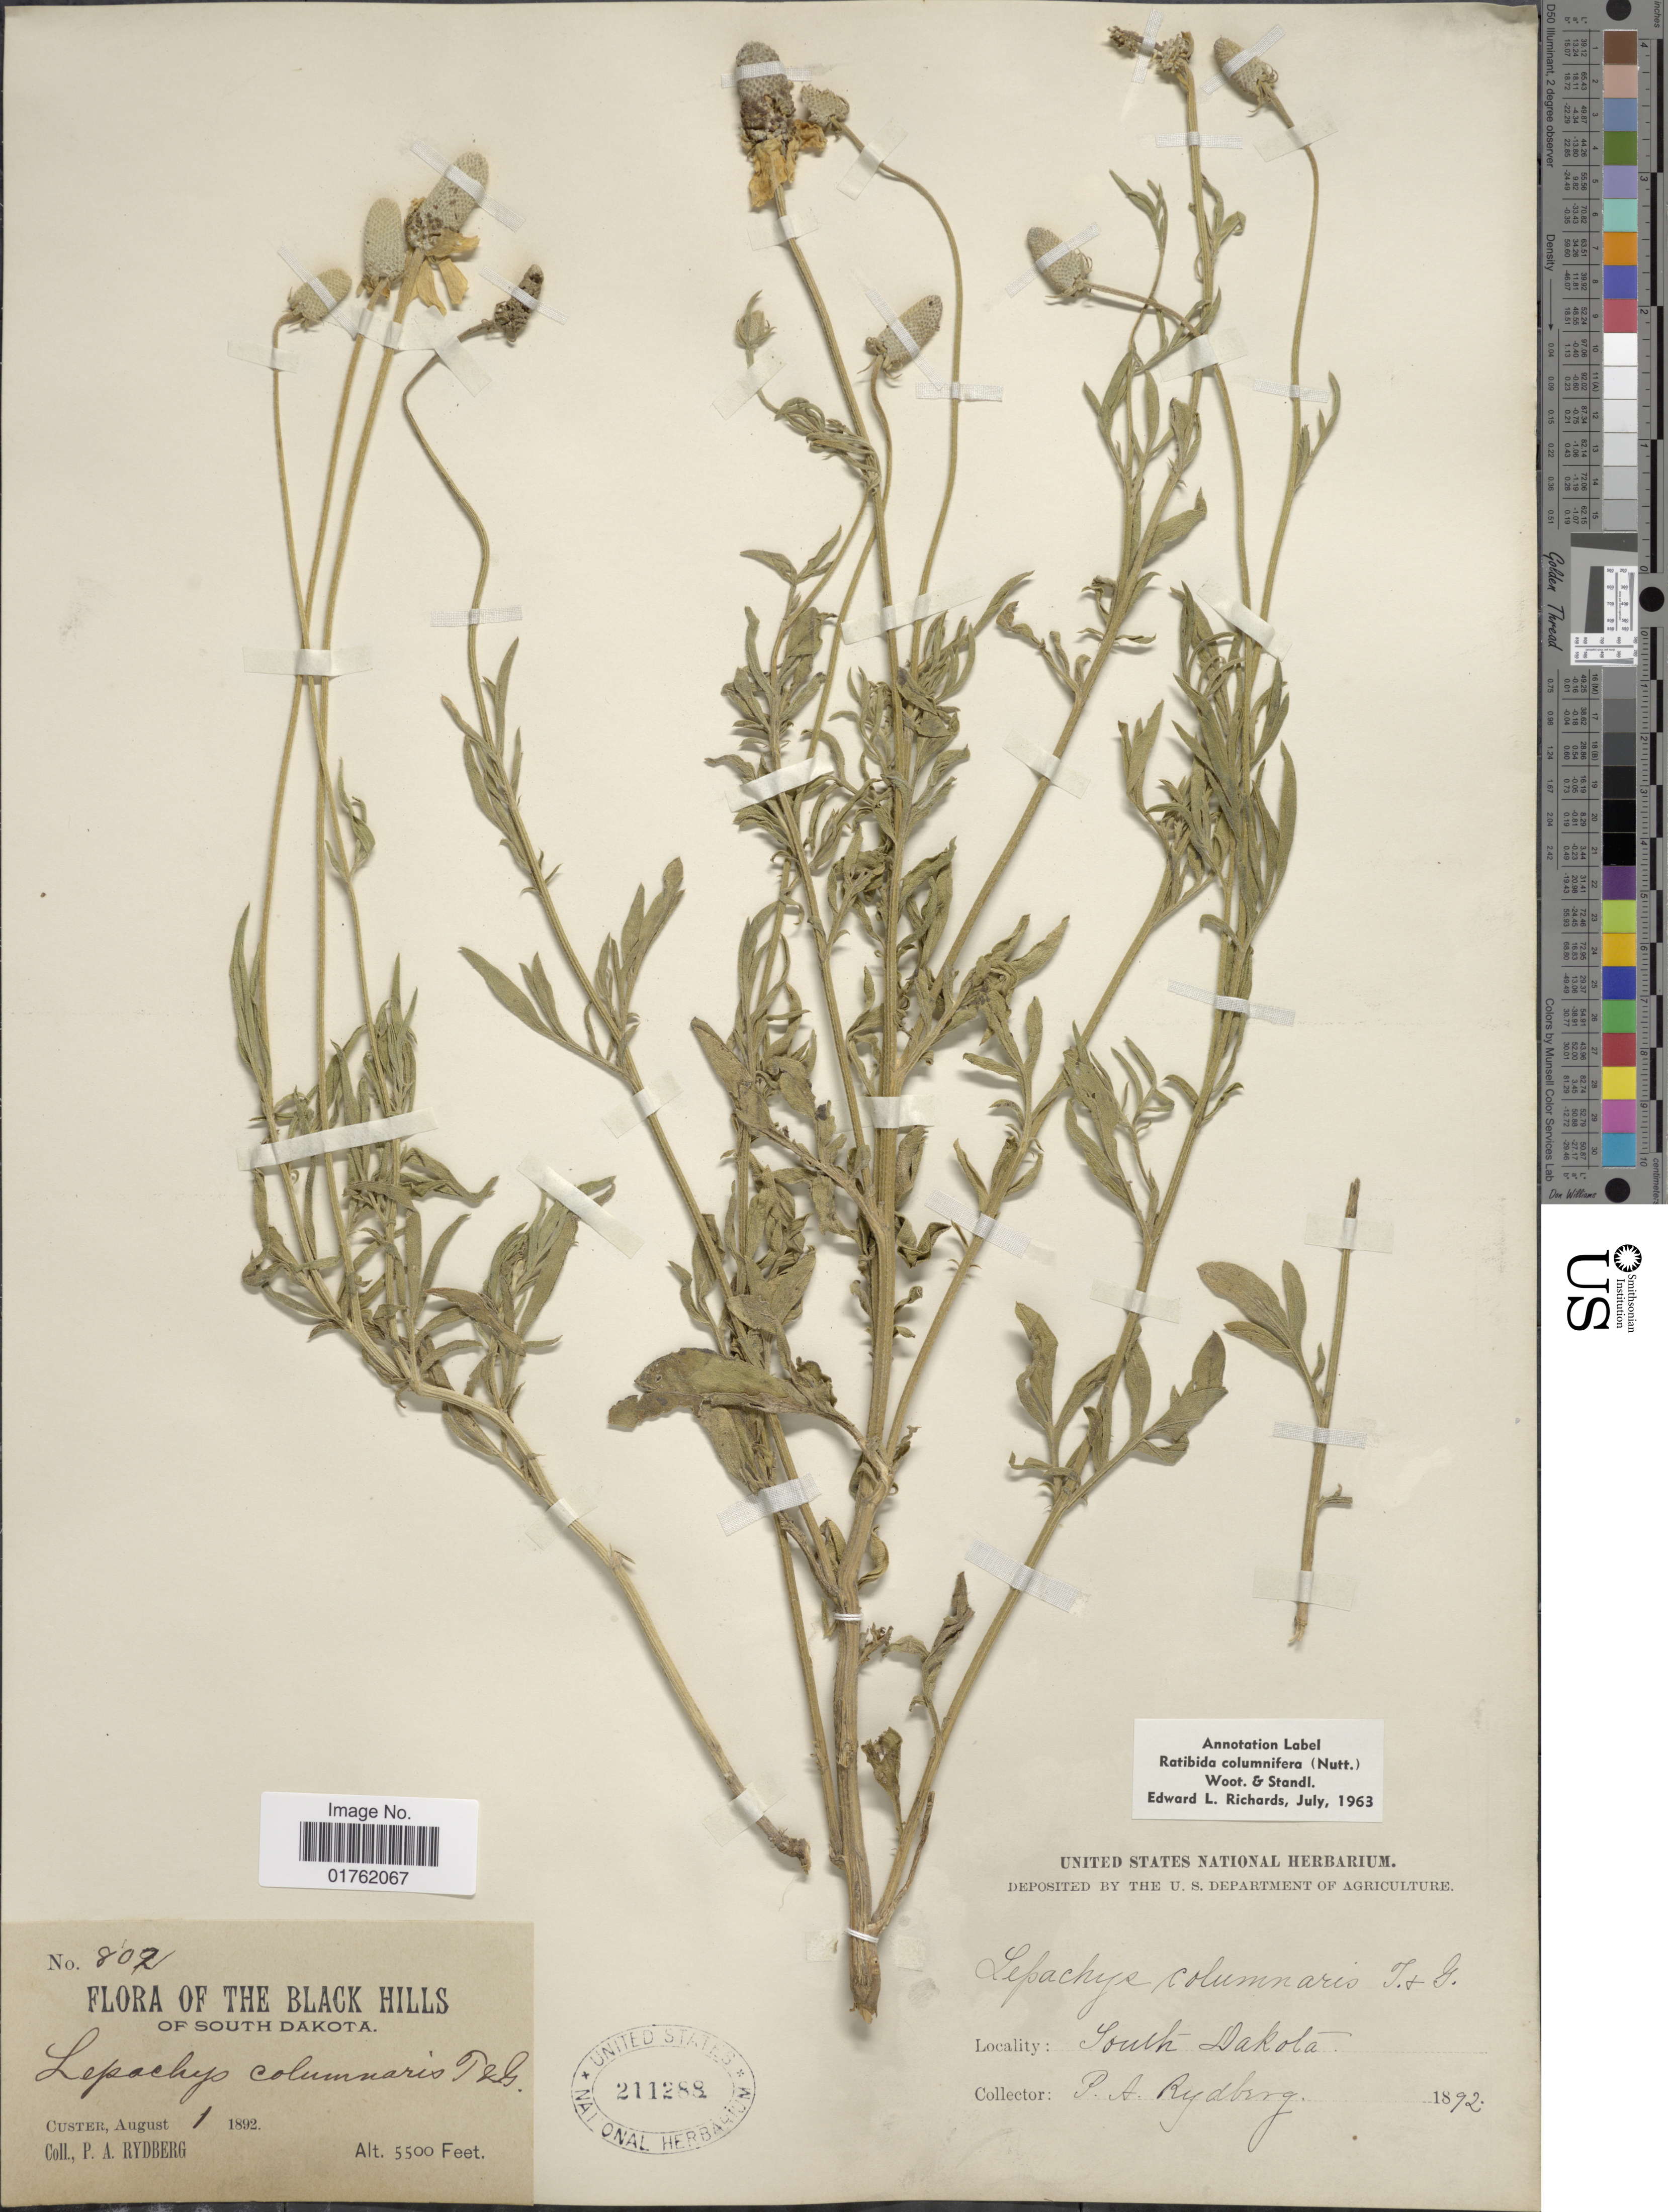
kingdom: Plantae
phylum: Tracheophyta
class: Magnoliopsida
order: Asterales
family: Asteraceae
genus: Ratibida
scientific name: Ratibida columnaris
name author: (Pursh) D. Don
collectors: P. A. Rydberg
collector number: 802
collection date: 1892-08-01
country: United States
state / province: South Dakota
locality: The Black Hills of South Dakota, Custer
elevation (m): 1676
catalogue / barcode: US 211288